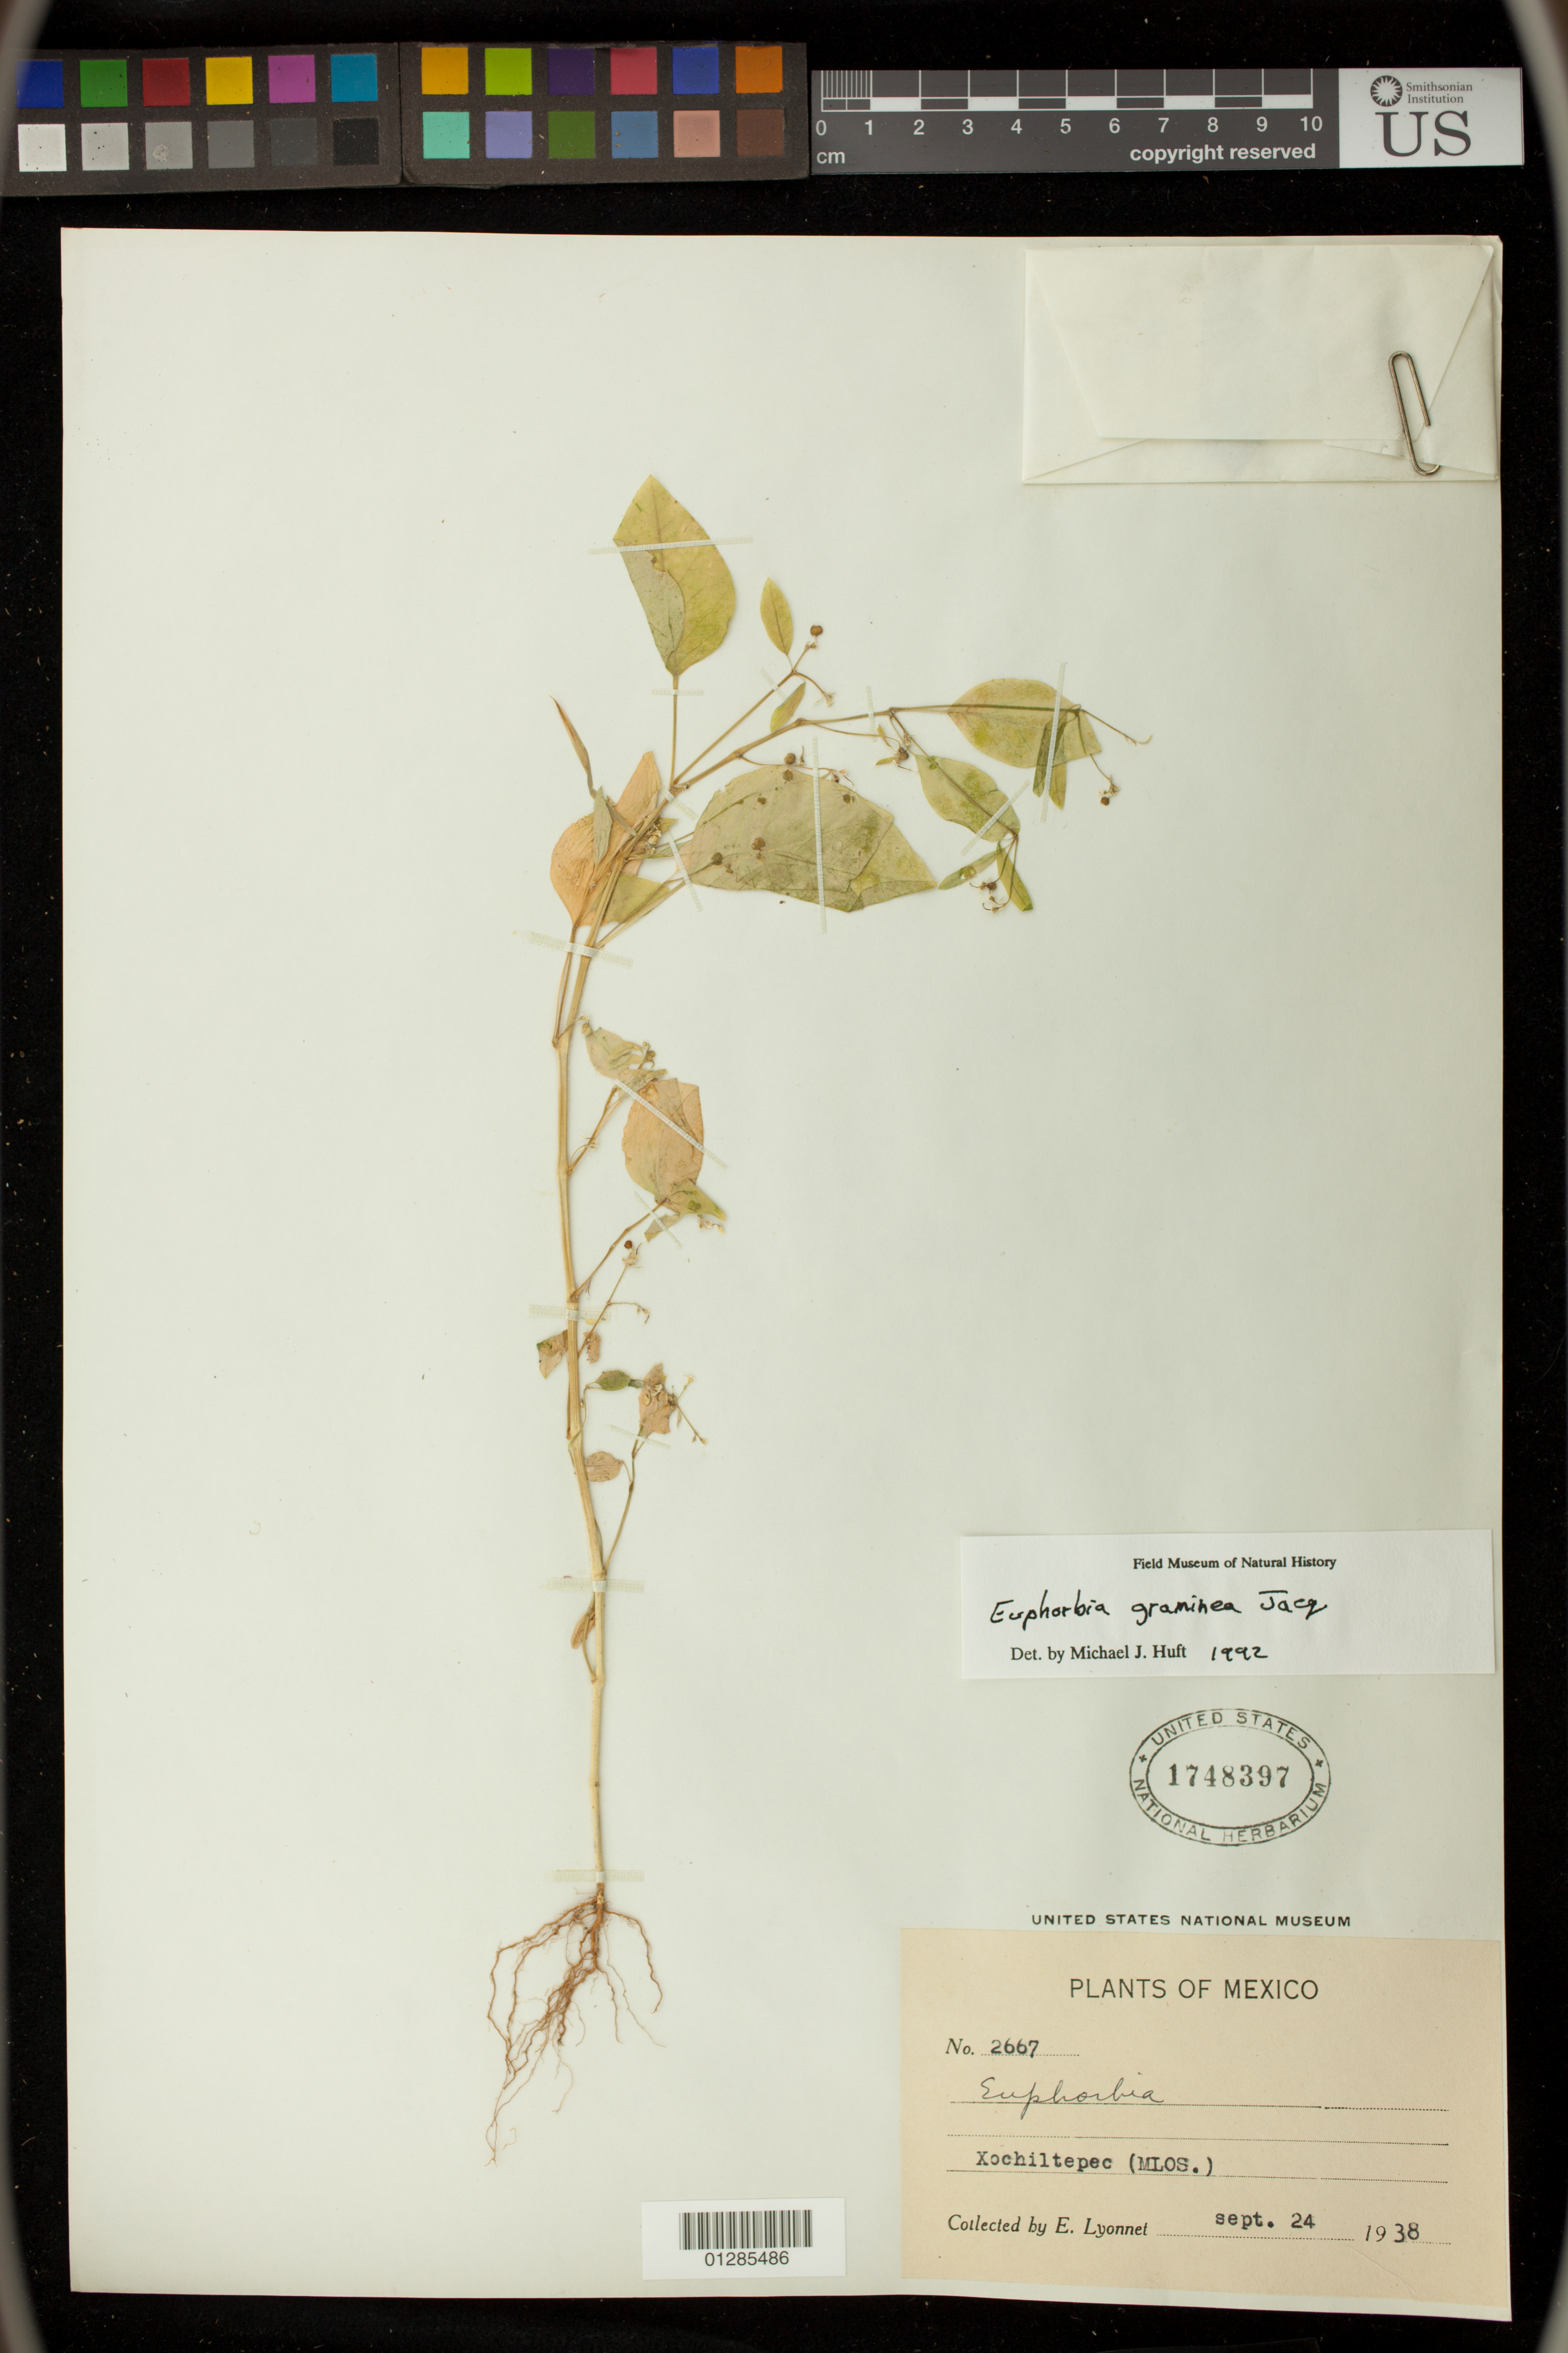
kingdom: Plantae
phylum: Tracheophyta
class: Magnoliopsida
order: Malpighiales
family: Euphorbiaceae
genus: Euphorbia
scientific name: Euphorbia graminea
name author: Jacq.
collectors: E. Lyonnet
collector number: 2667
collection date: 1938-09-24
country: Mexico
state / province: Morelos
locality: Xochiltepec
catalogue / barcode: US 1748397